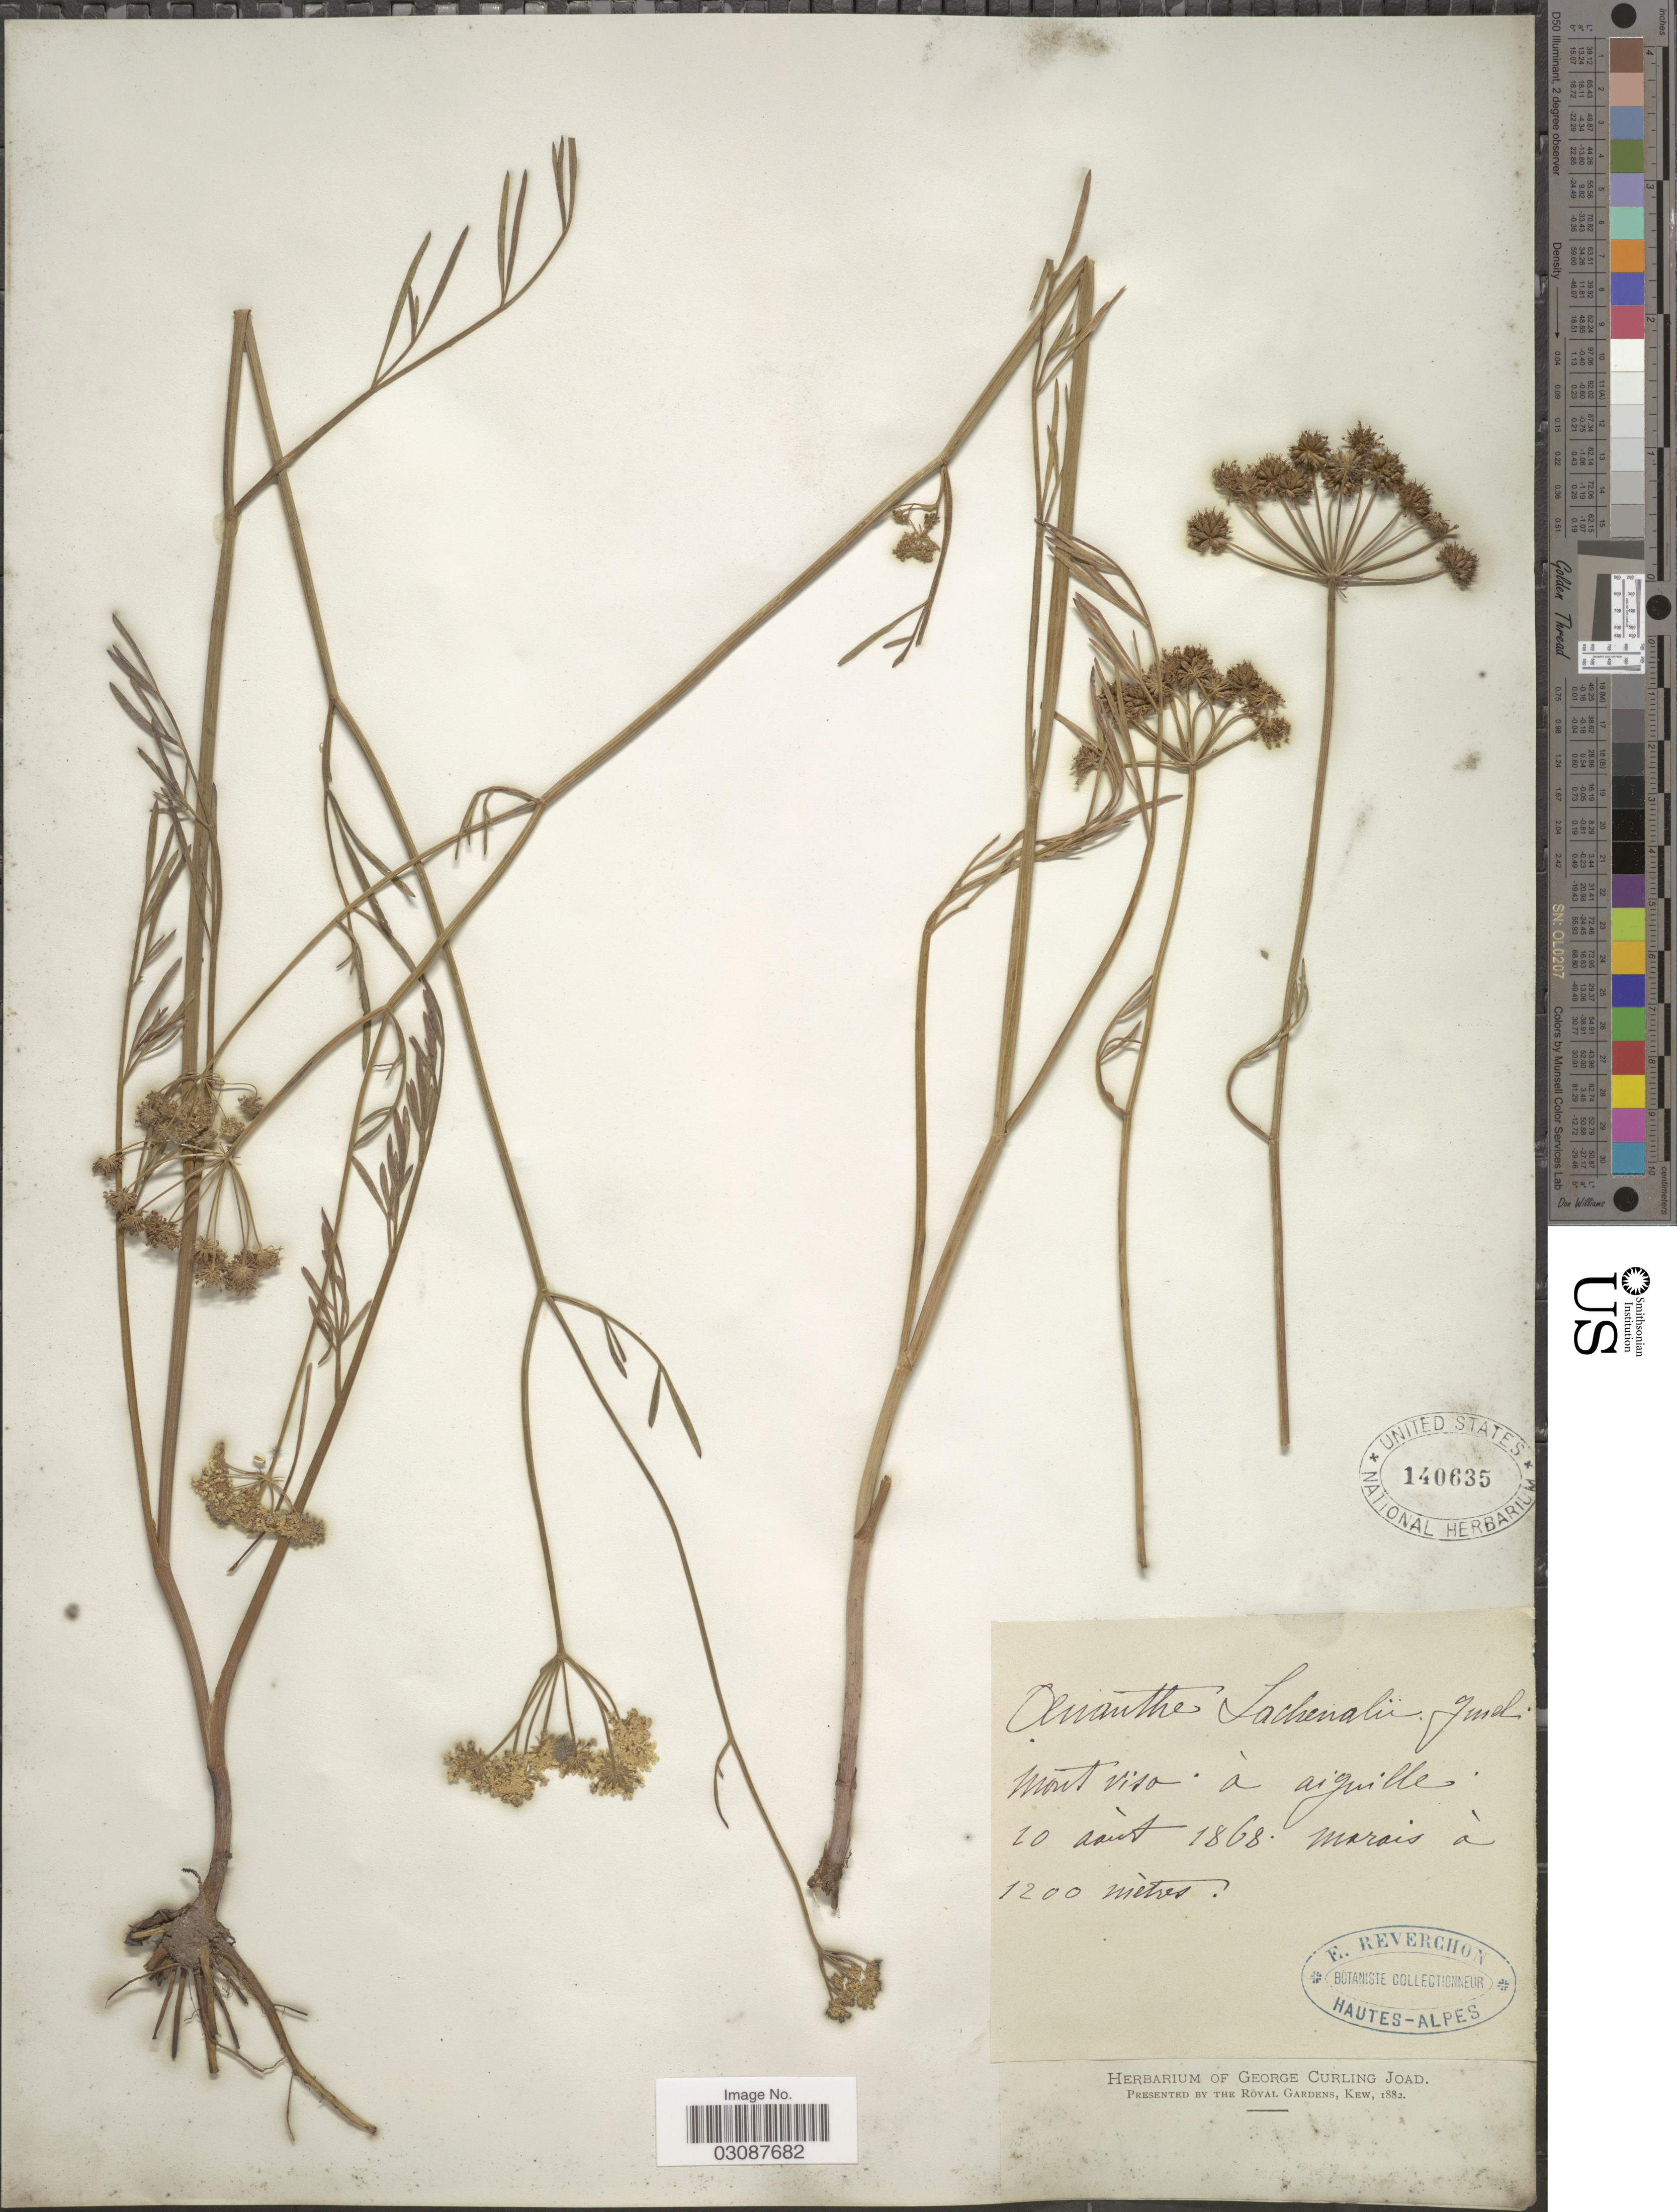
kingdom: Plantae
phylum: Tracheophyta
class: Magnoliopsida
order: Apiales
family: Apiaceae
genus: Oenanthe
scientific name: Oenanthe lachenalii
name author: C.C. Gmel.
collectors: E. Reverchon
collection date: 1868-08-10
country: France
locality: Mont visa á aiguille. Hautes Alpes.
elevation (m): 1200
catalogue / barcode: US 140635